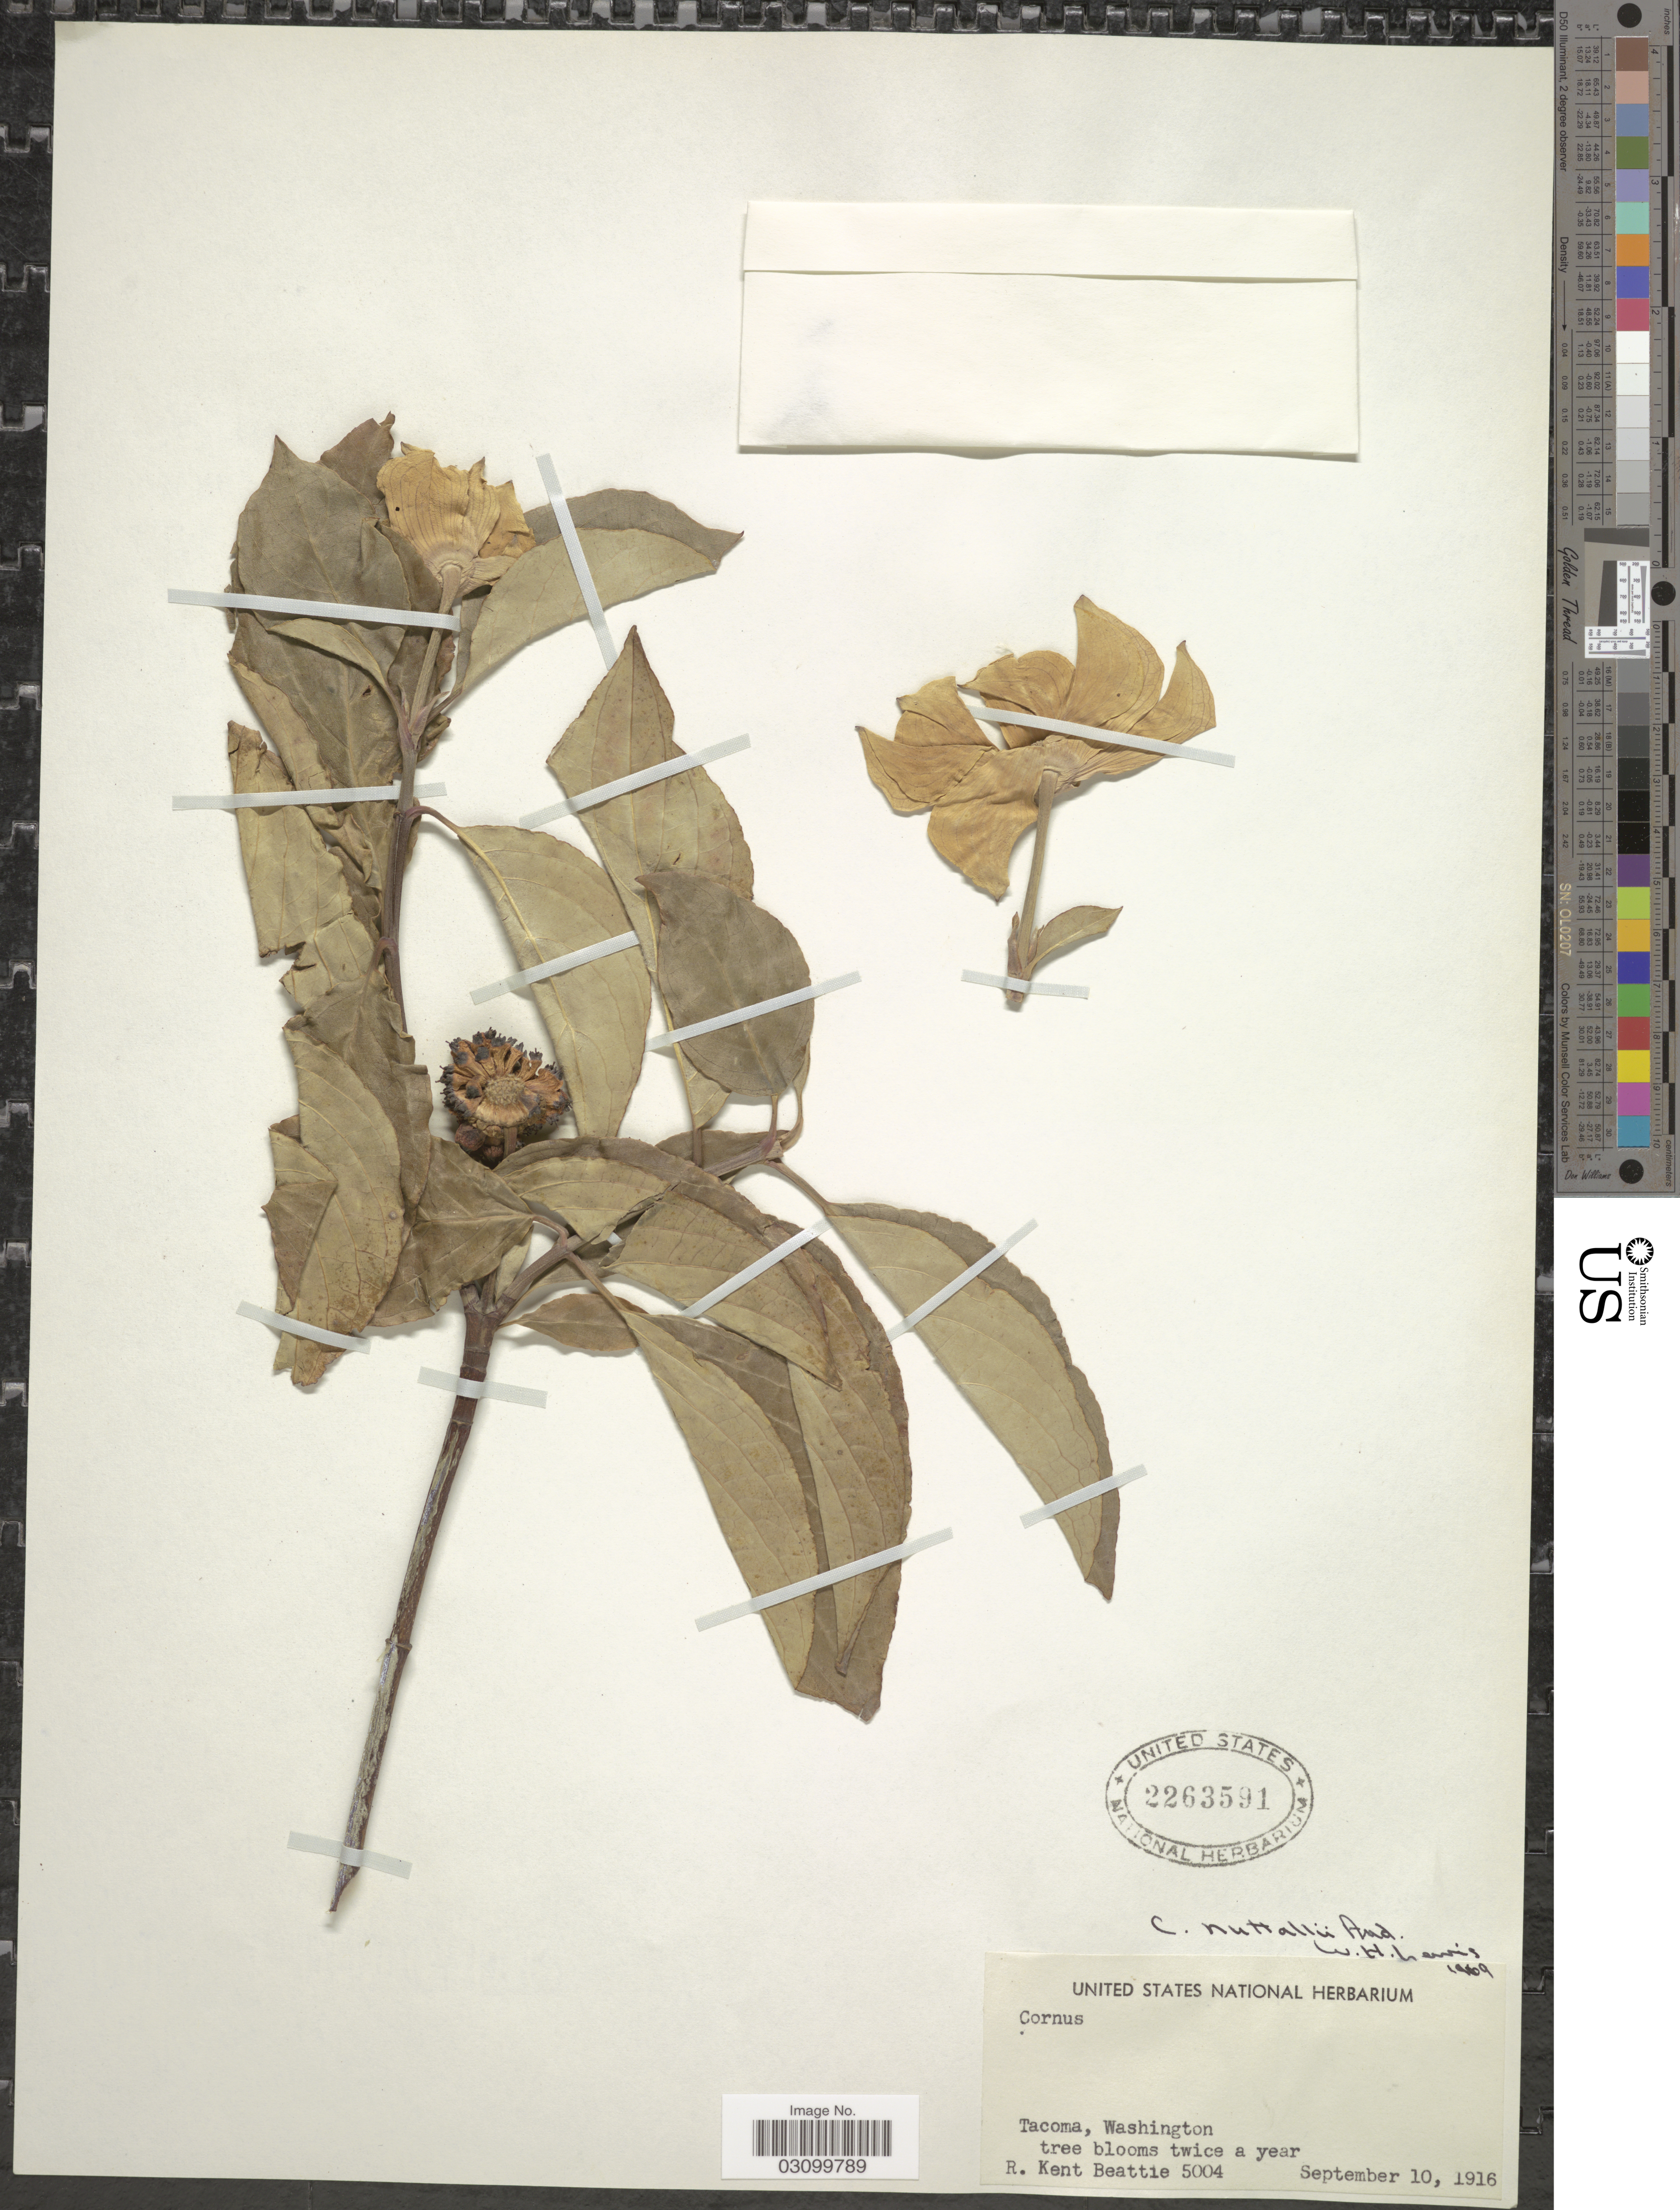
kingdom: Plantae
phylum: Tracheophyta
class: Magnoliopsida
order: Cornales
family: Cornaceae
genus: Cornus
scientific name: Cornus nuttallii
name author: Audubon ex Torr. & A. Gray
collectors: R. K. Beattie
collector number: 5004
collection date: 1916-09-10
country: United States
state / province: Washington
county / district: Pierce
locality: Tacoma.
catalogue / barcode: US 2263591